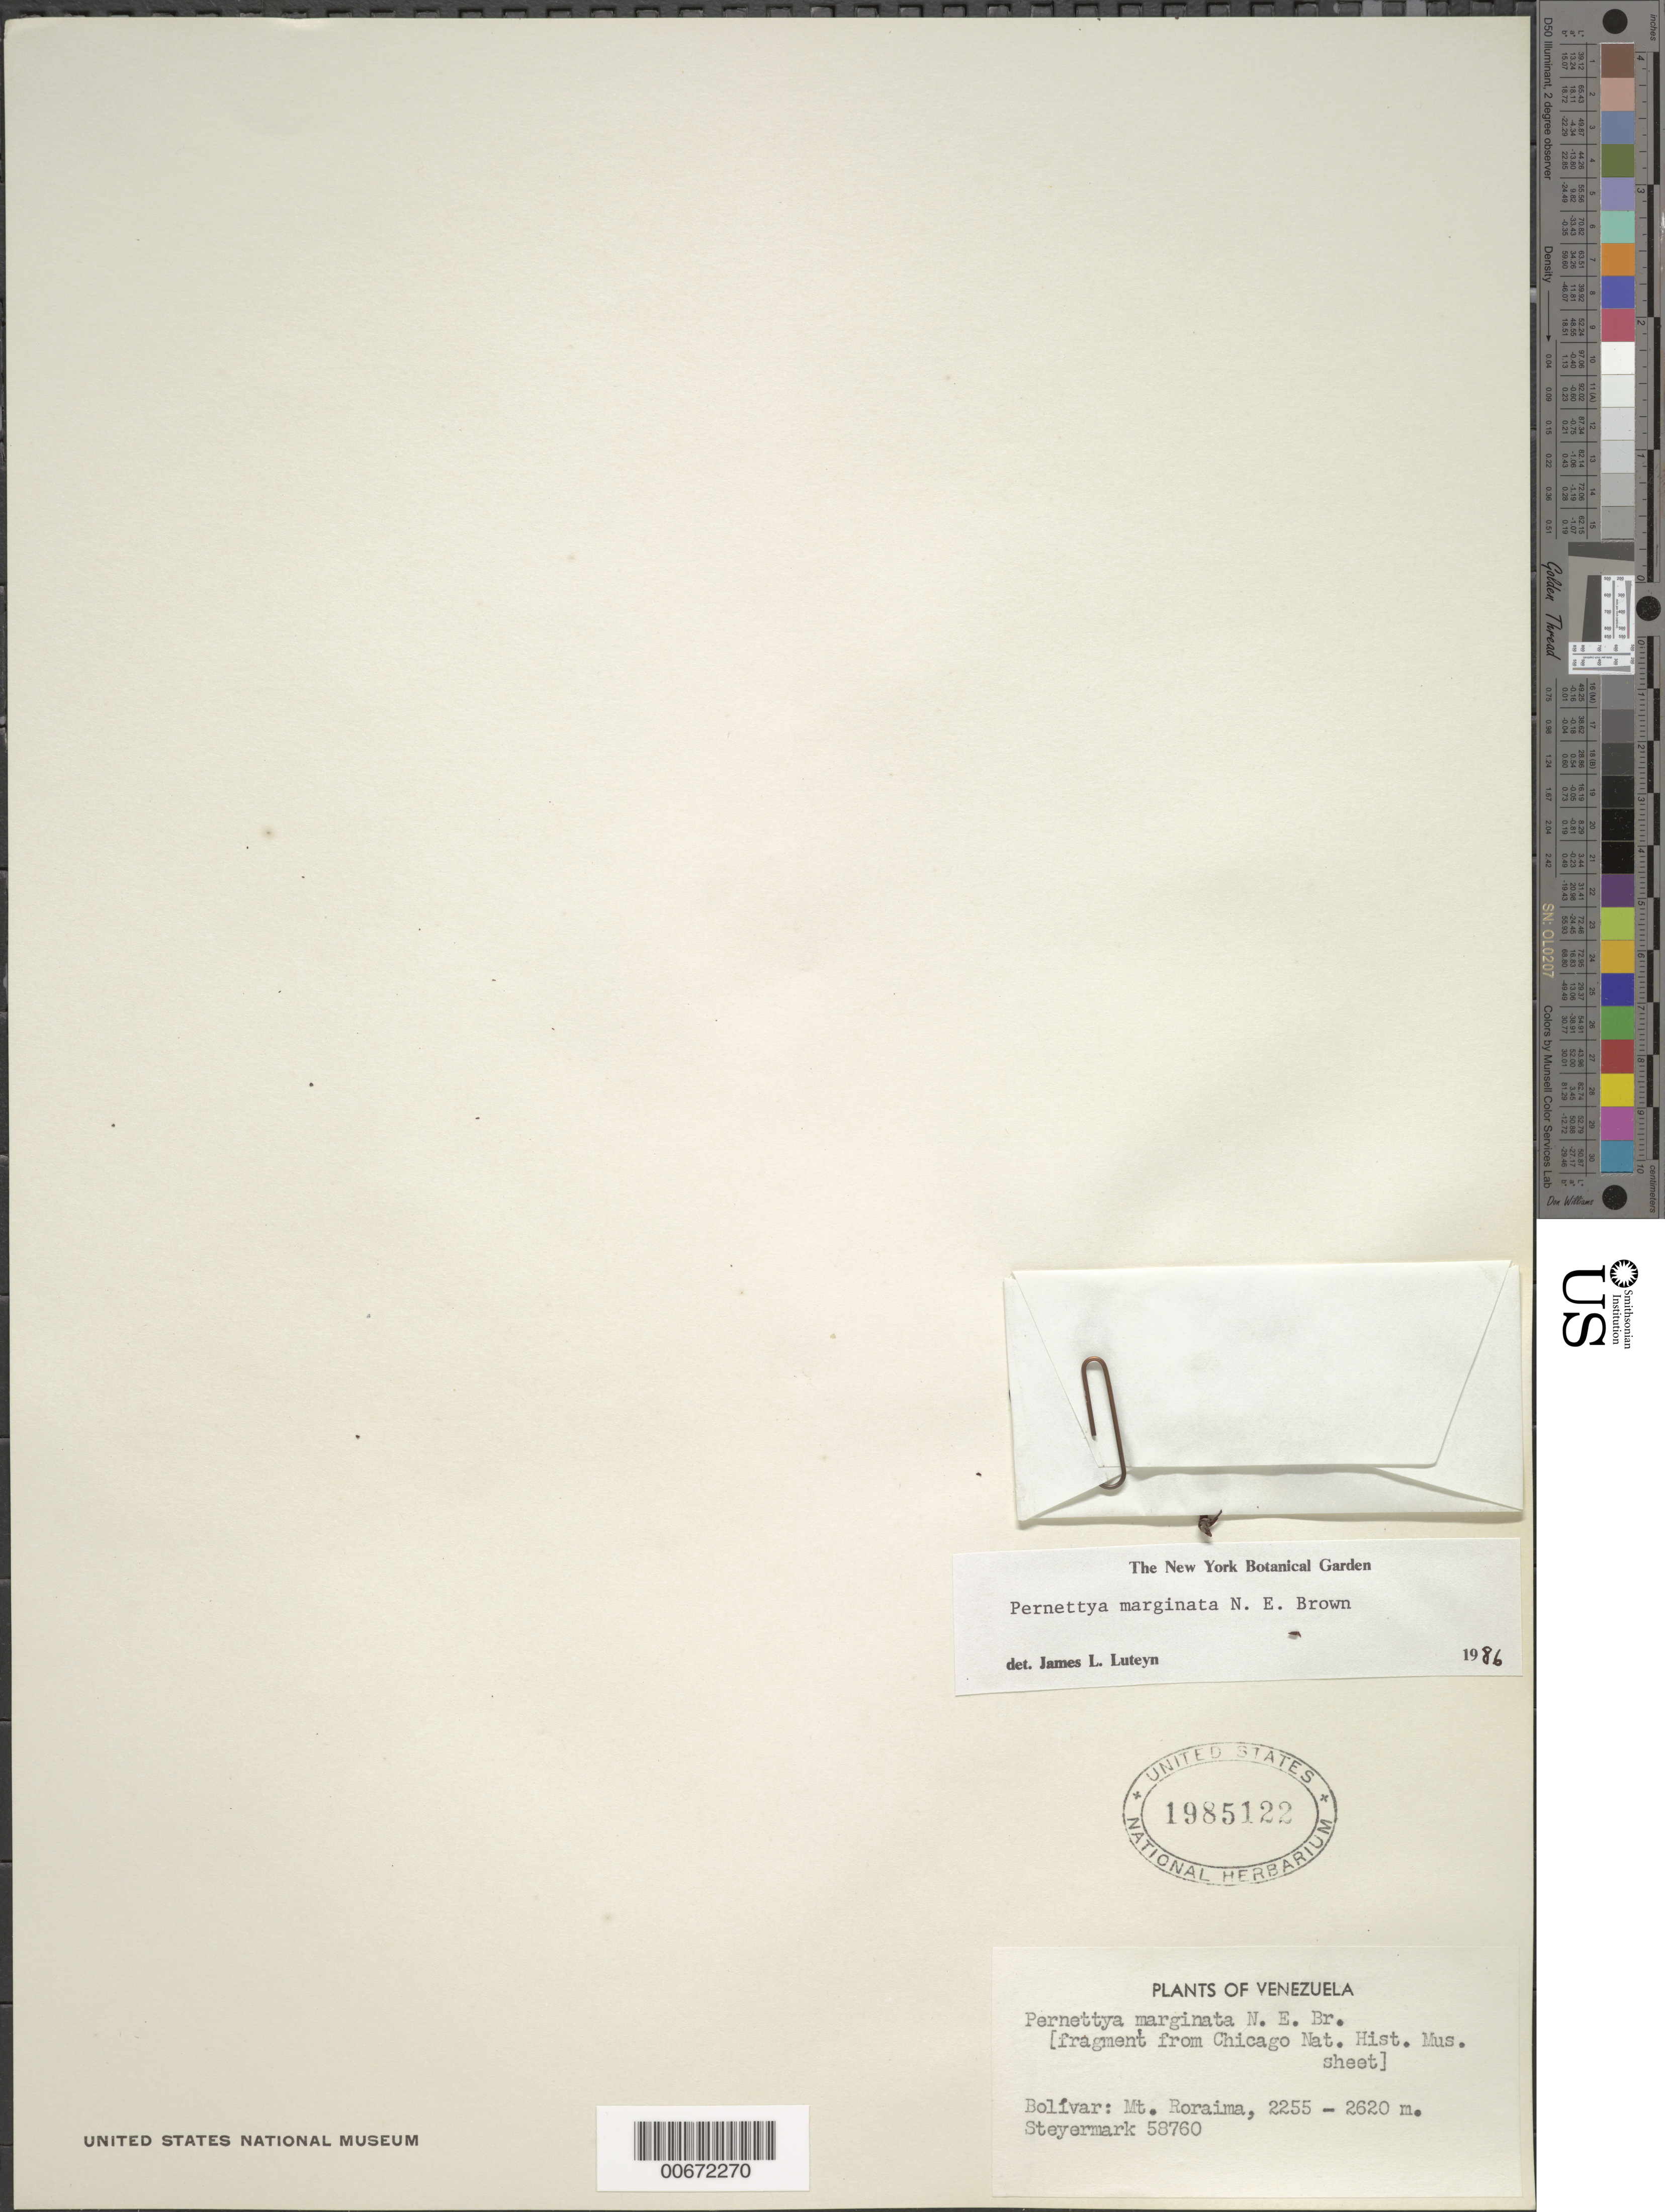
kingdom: Plantae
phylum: Tracheophyta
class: Magnoliopsida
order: Ericales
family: Ericaceae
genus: Pernettya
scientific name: Pernettya marginata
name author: N.E. Br.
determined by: Luteyn, J. L.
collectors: J. Steyermark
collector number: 58760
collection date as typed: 27-Sep-44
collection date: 1944-09-27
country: Venezuela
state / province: Bolívar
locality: Mt. Roraima, SW-facing side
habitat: Ascent of ledge, from beginning of sandstone bluffs to summit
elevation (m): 2255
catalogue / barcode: US 1985122